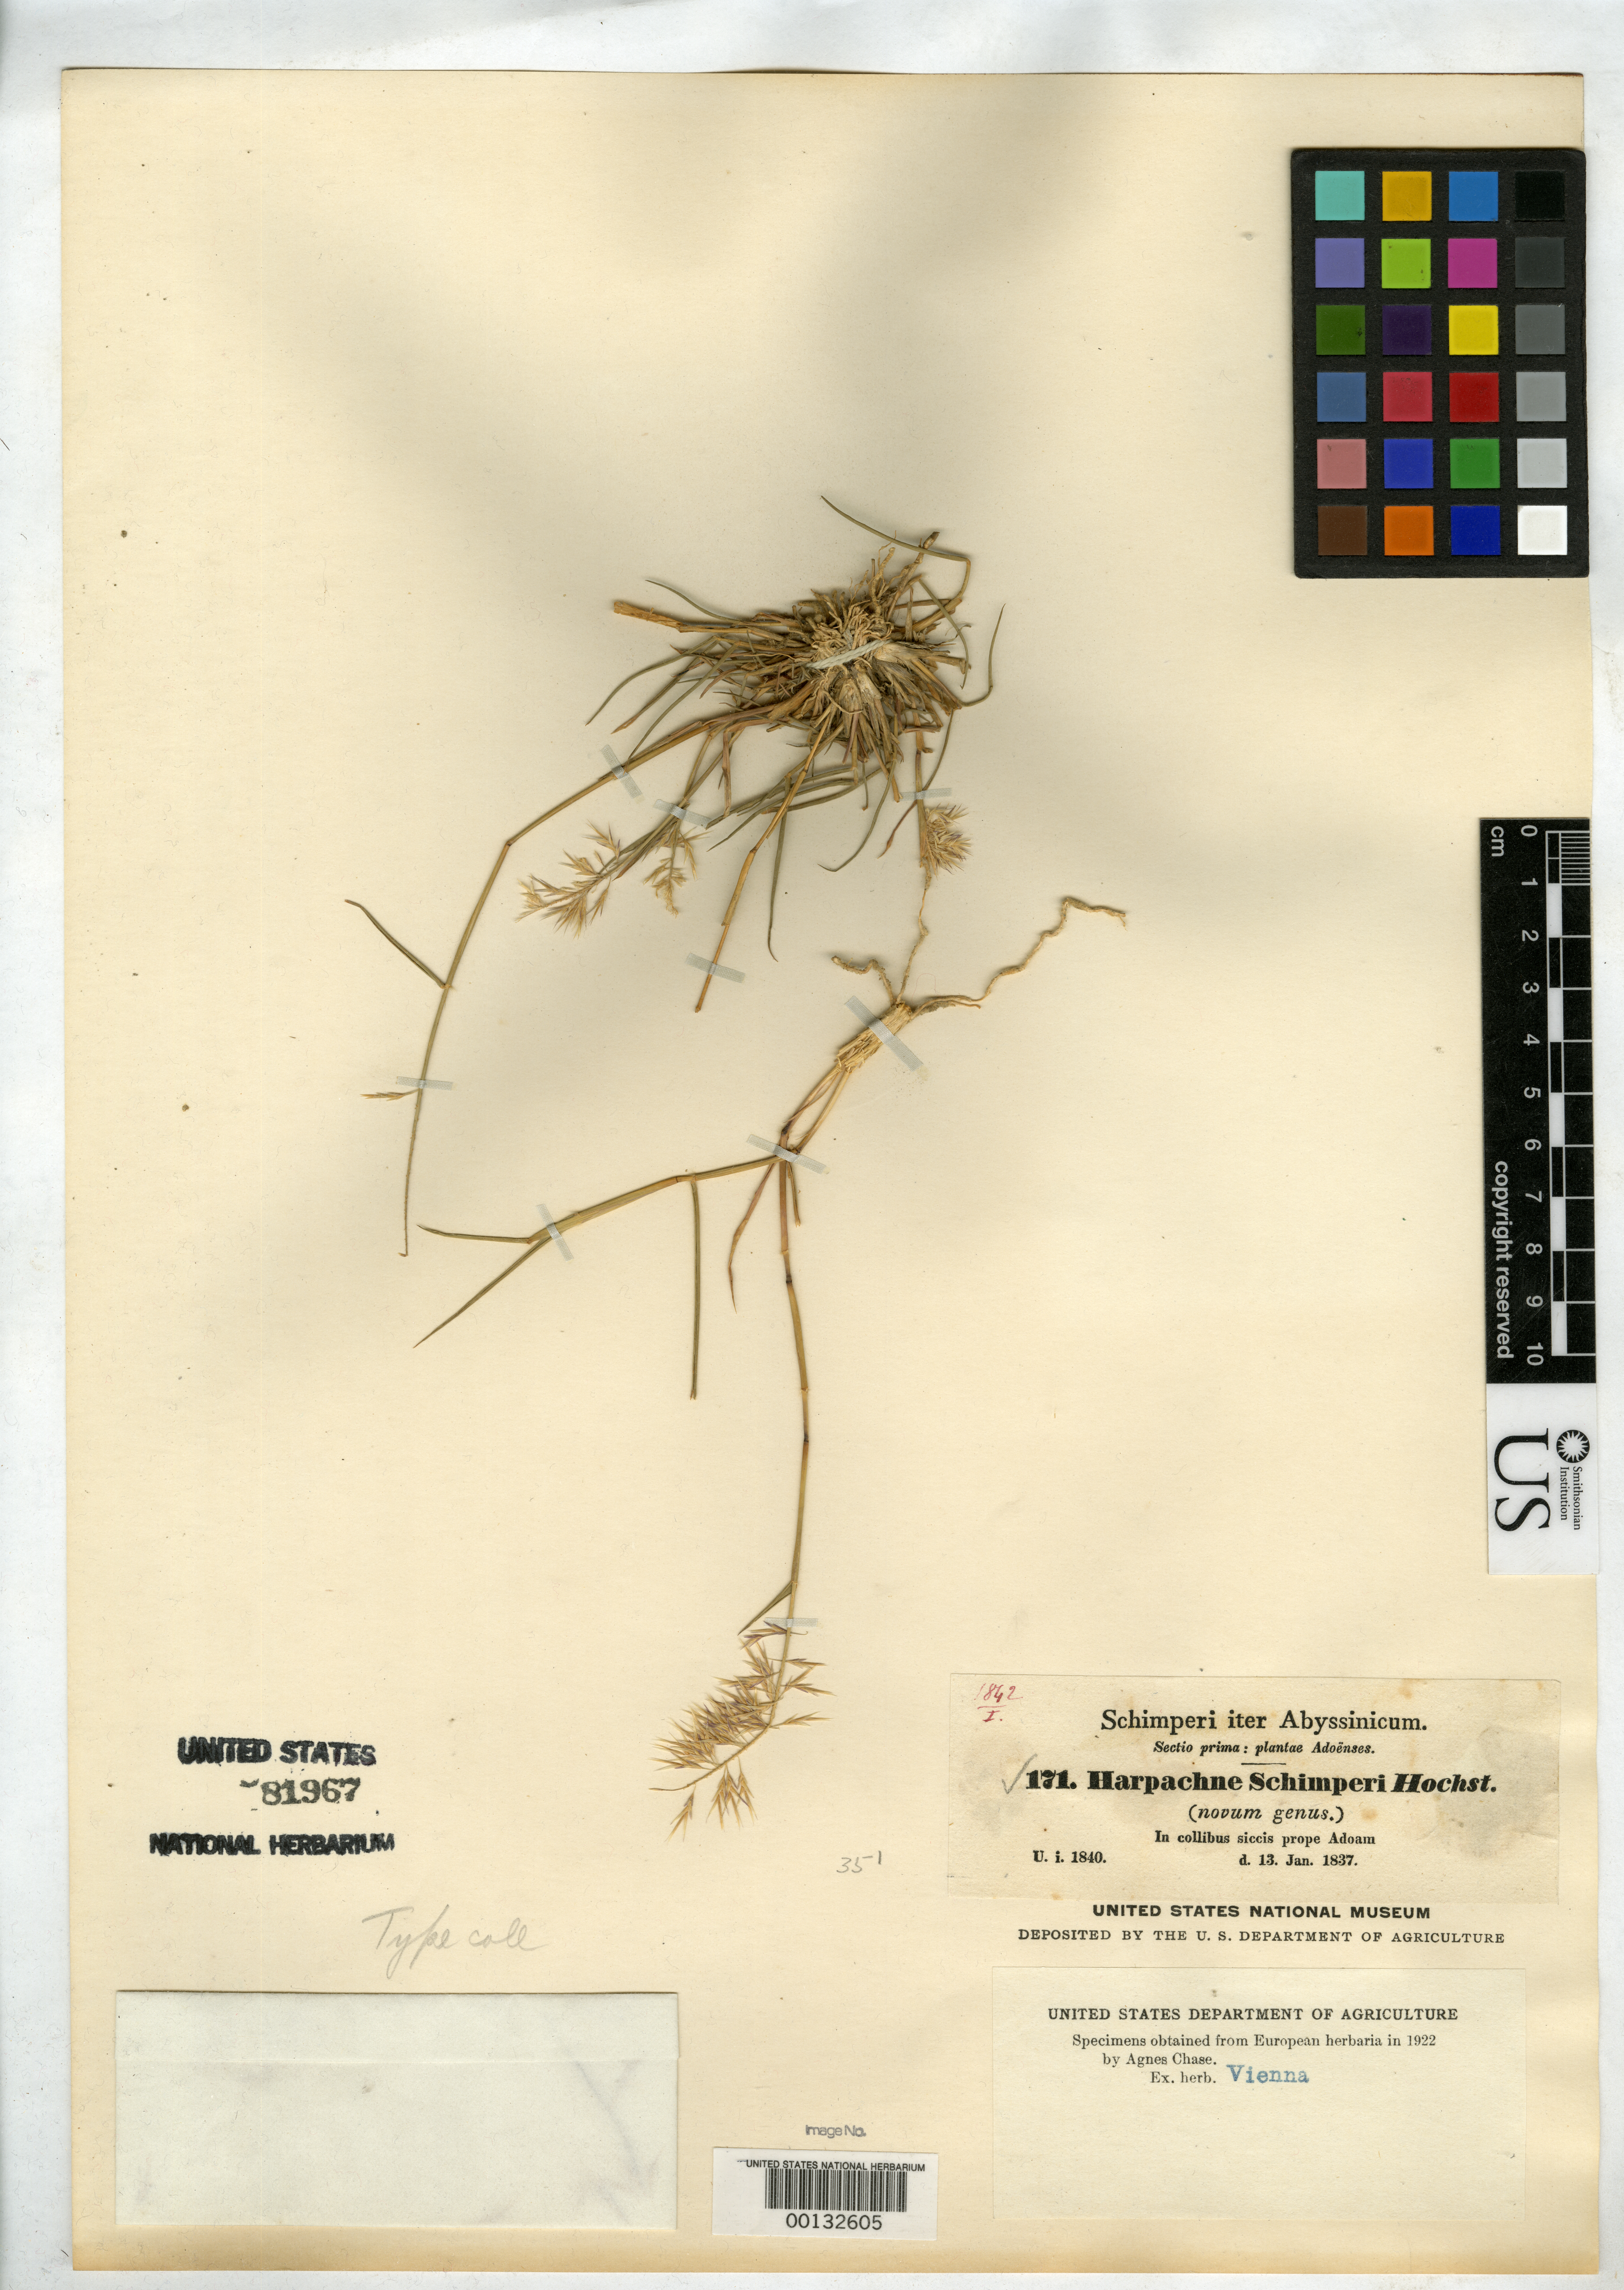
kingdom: Plantae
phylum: Tracheophyta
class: Liliopsida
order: Poales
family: Poaceae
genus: Harpachne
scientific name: Harpachne schimperi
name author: Hochst. ex A. Rich.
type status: Isotype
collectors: G. W. Schimper & R. Quartin-Dillon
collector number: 171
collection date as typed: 13 Jan 1837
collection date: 1837-01-13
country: Ethiopia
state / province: Tigray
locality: Adoua.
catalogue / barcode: US 81967